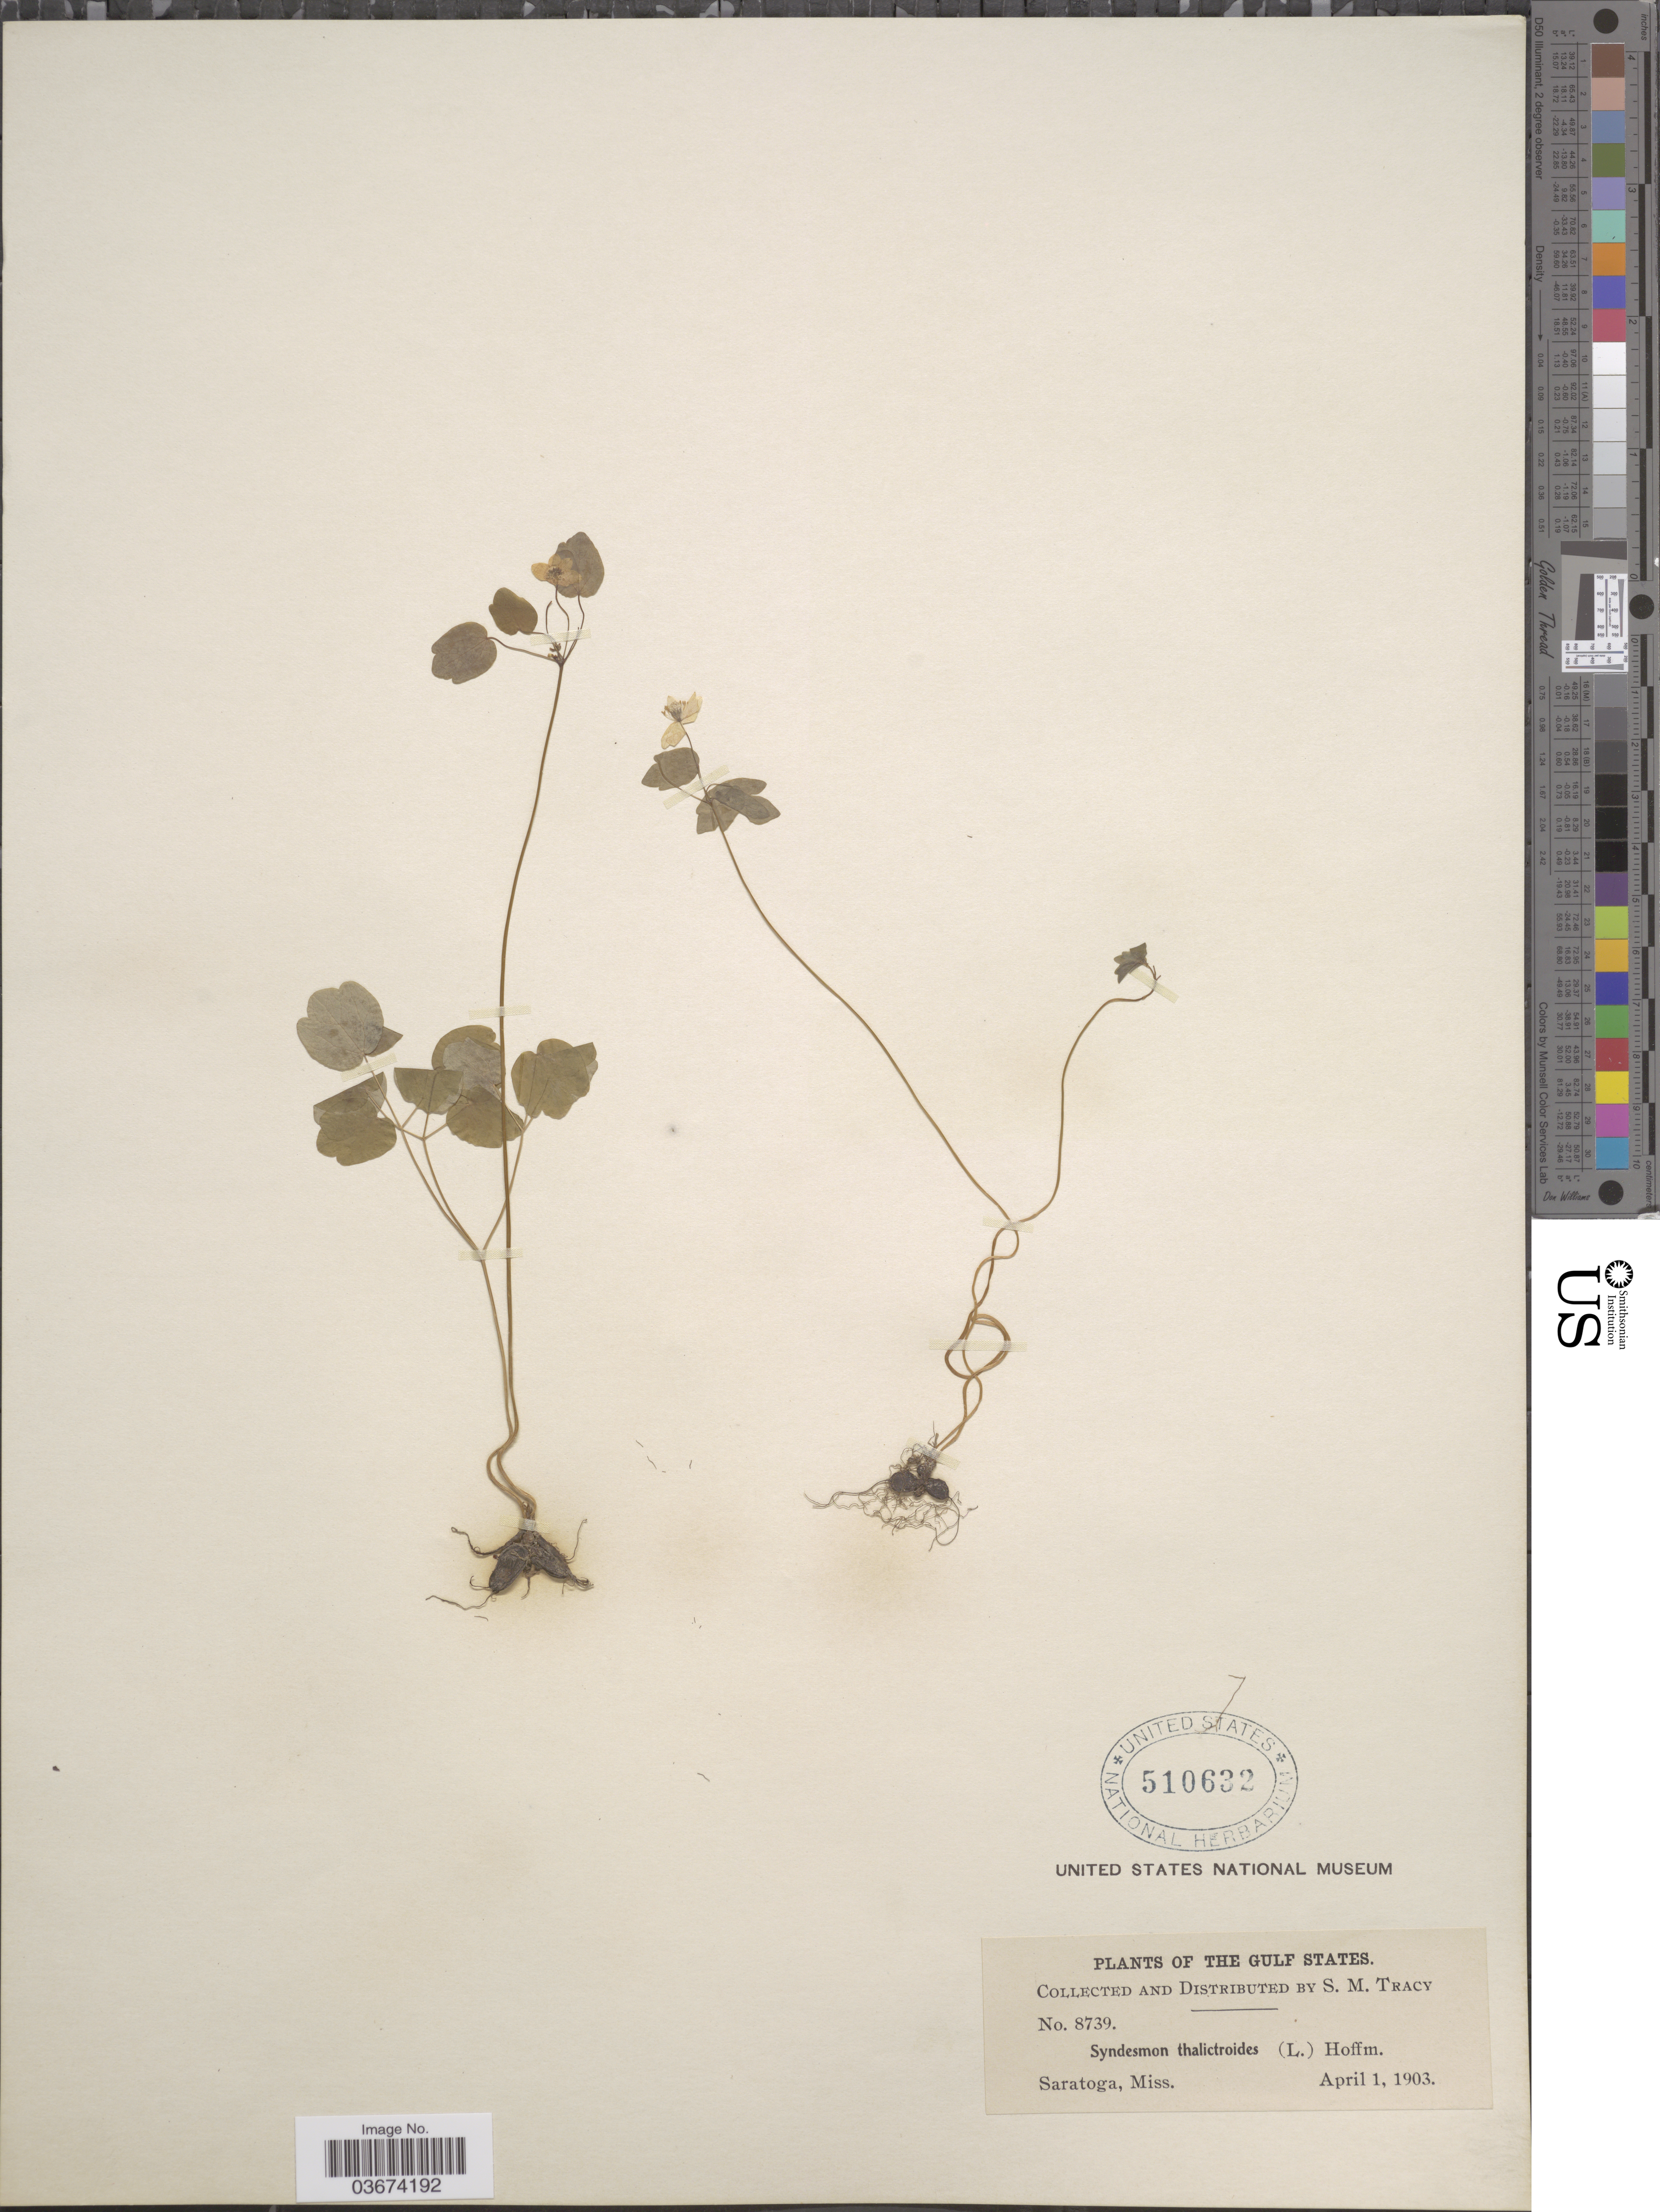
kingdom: Plantae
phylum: Tracheophyta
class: Magnoliopsida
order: Ranunculales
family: Ranunculaceae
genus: Thalictrum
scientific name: Thalictrum thalictroides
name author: (L.) A.J. Eames & B. Boivin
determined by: Strong, M. T., (US), Smithsonian Institution - National Museum of Natural History (UNITED STATES)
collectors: S. M. Tracy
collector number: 8739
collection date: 1903-04-01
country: United States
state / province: Mississippi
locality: The Gulf States. Saratoga.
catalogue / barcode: US 510632